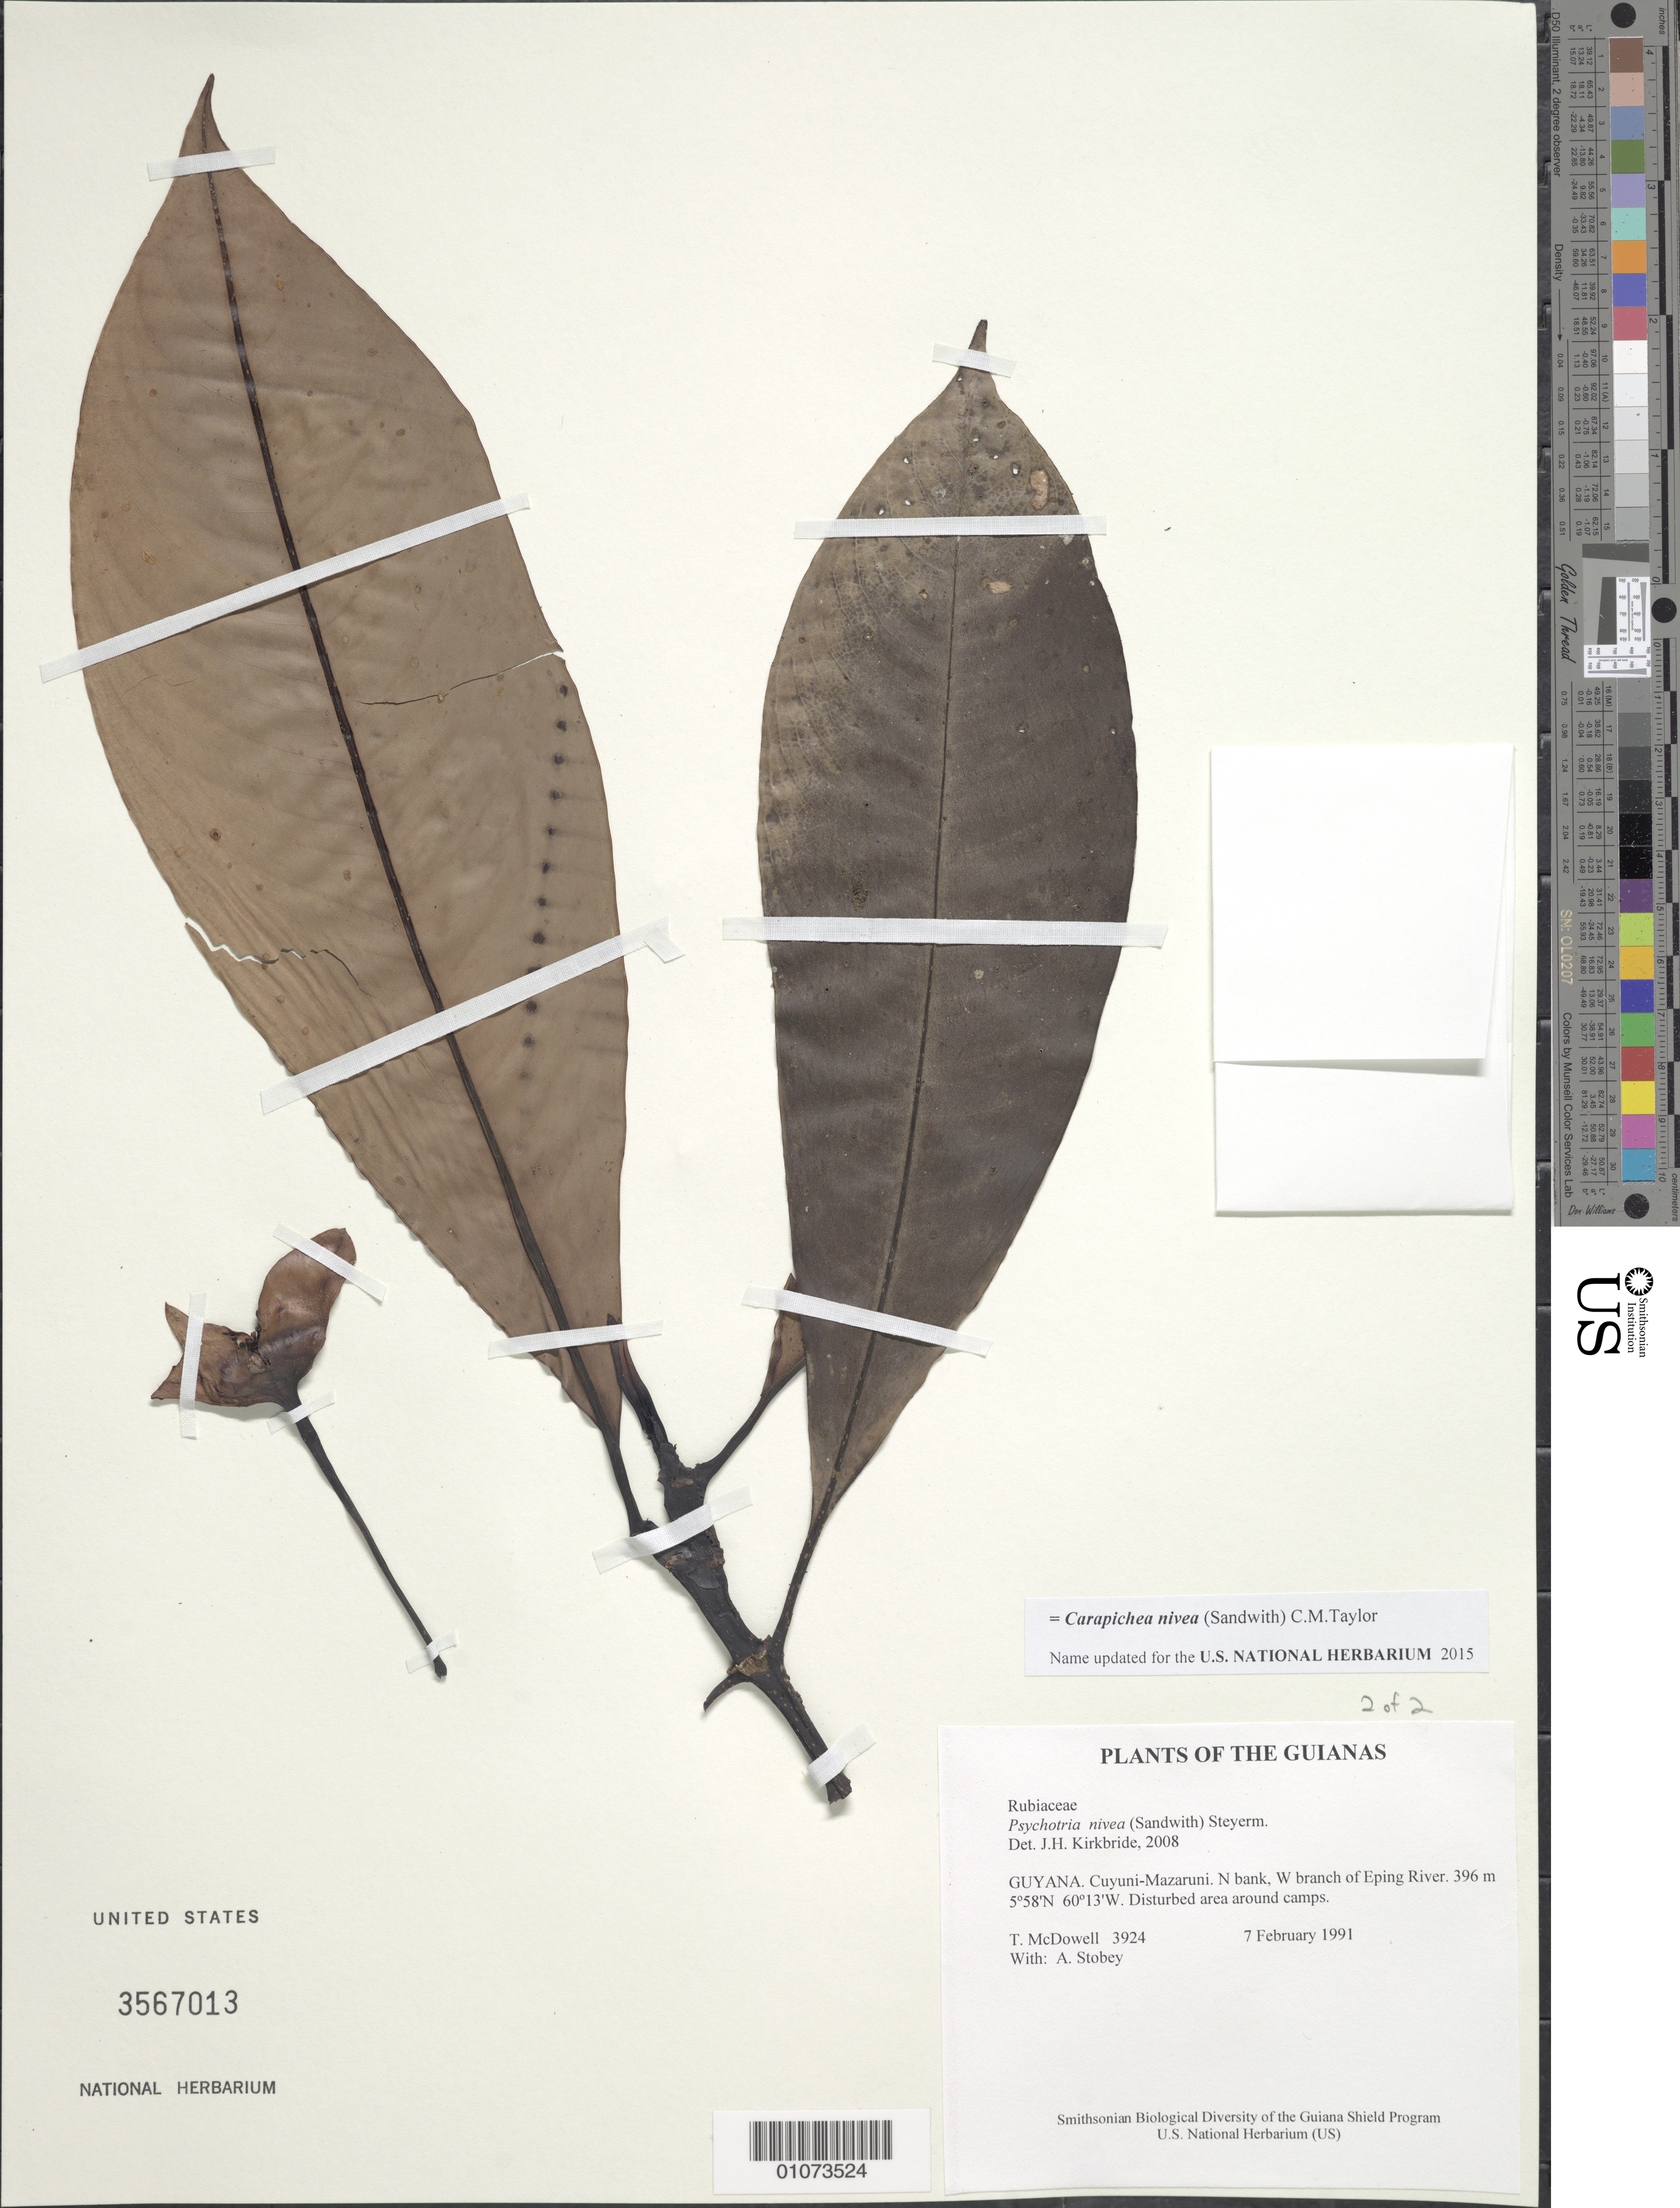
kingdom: Plantae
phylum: Tracheophyta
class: Magnoliopsida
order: Gentianales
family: Rubiaceae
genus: Psychotria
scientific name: Psychotria nivea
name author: (Sandwith) Steyerm.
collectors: T. McDowell & A. Stobey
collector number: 3924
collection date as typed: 7 February 1991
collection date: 1991-02-07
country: Guyana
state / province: Cuyuni-Mazaruni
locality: N bank, W branch of Eping River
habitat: Disturbed area around camps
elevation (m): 396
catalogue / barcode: US 3567013